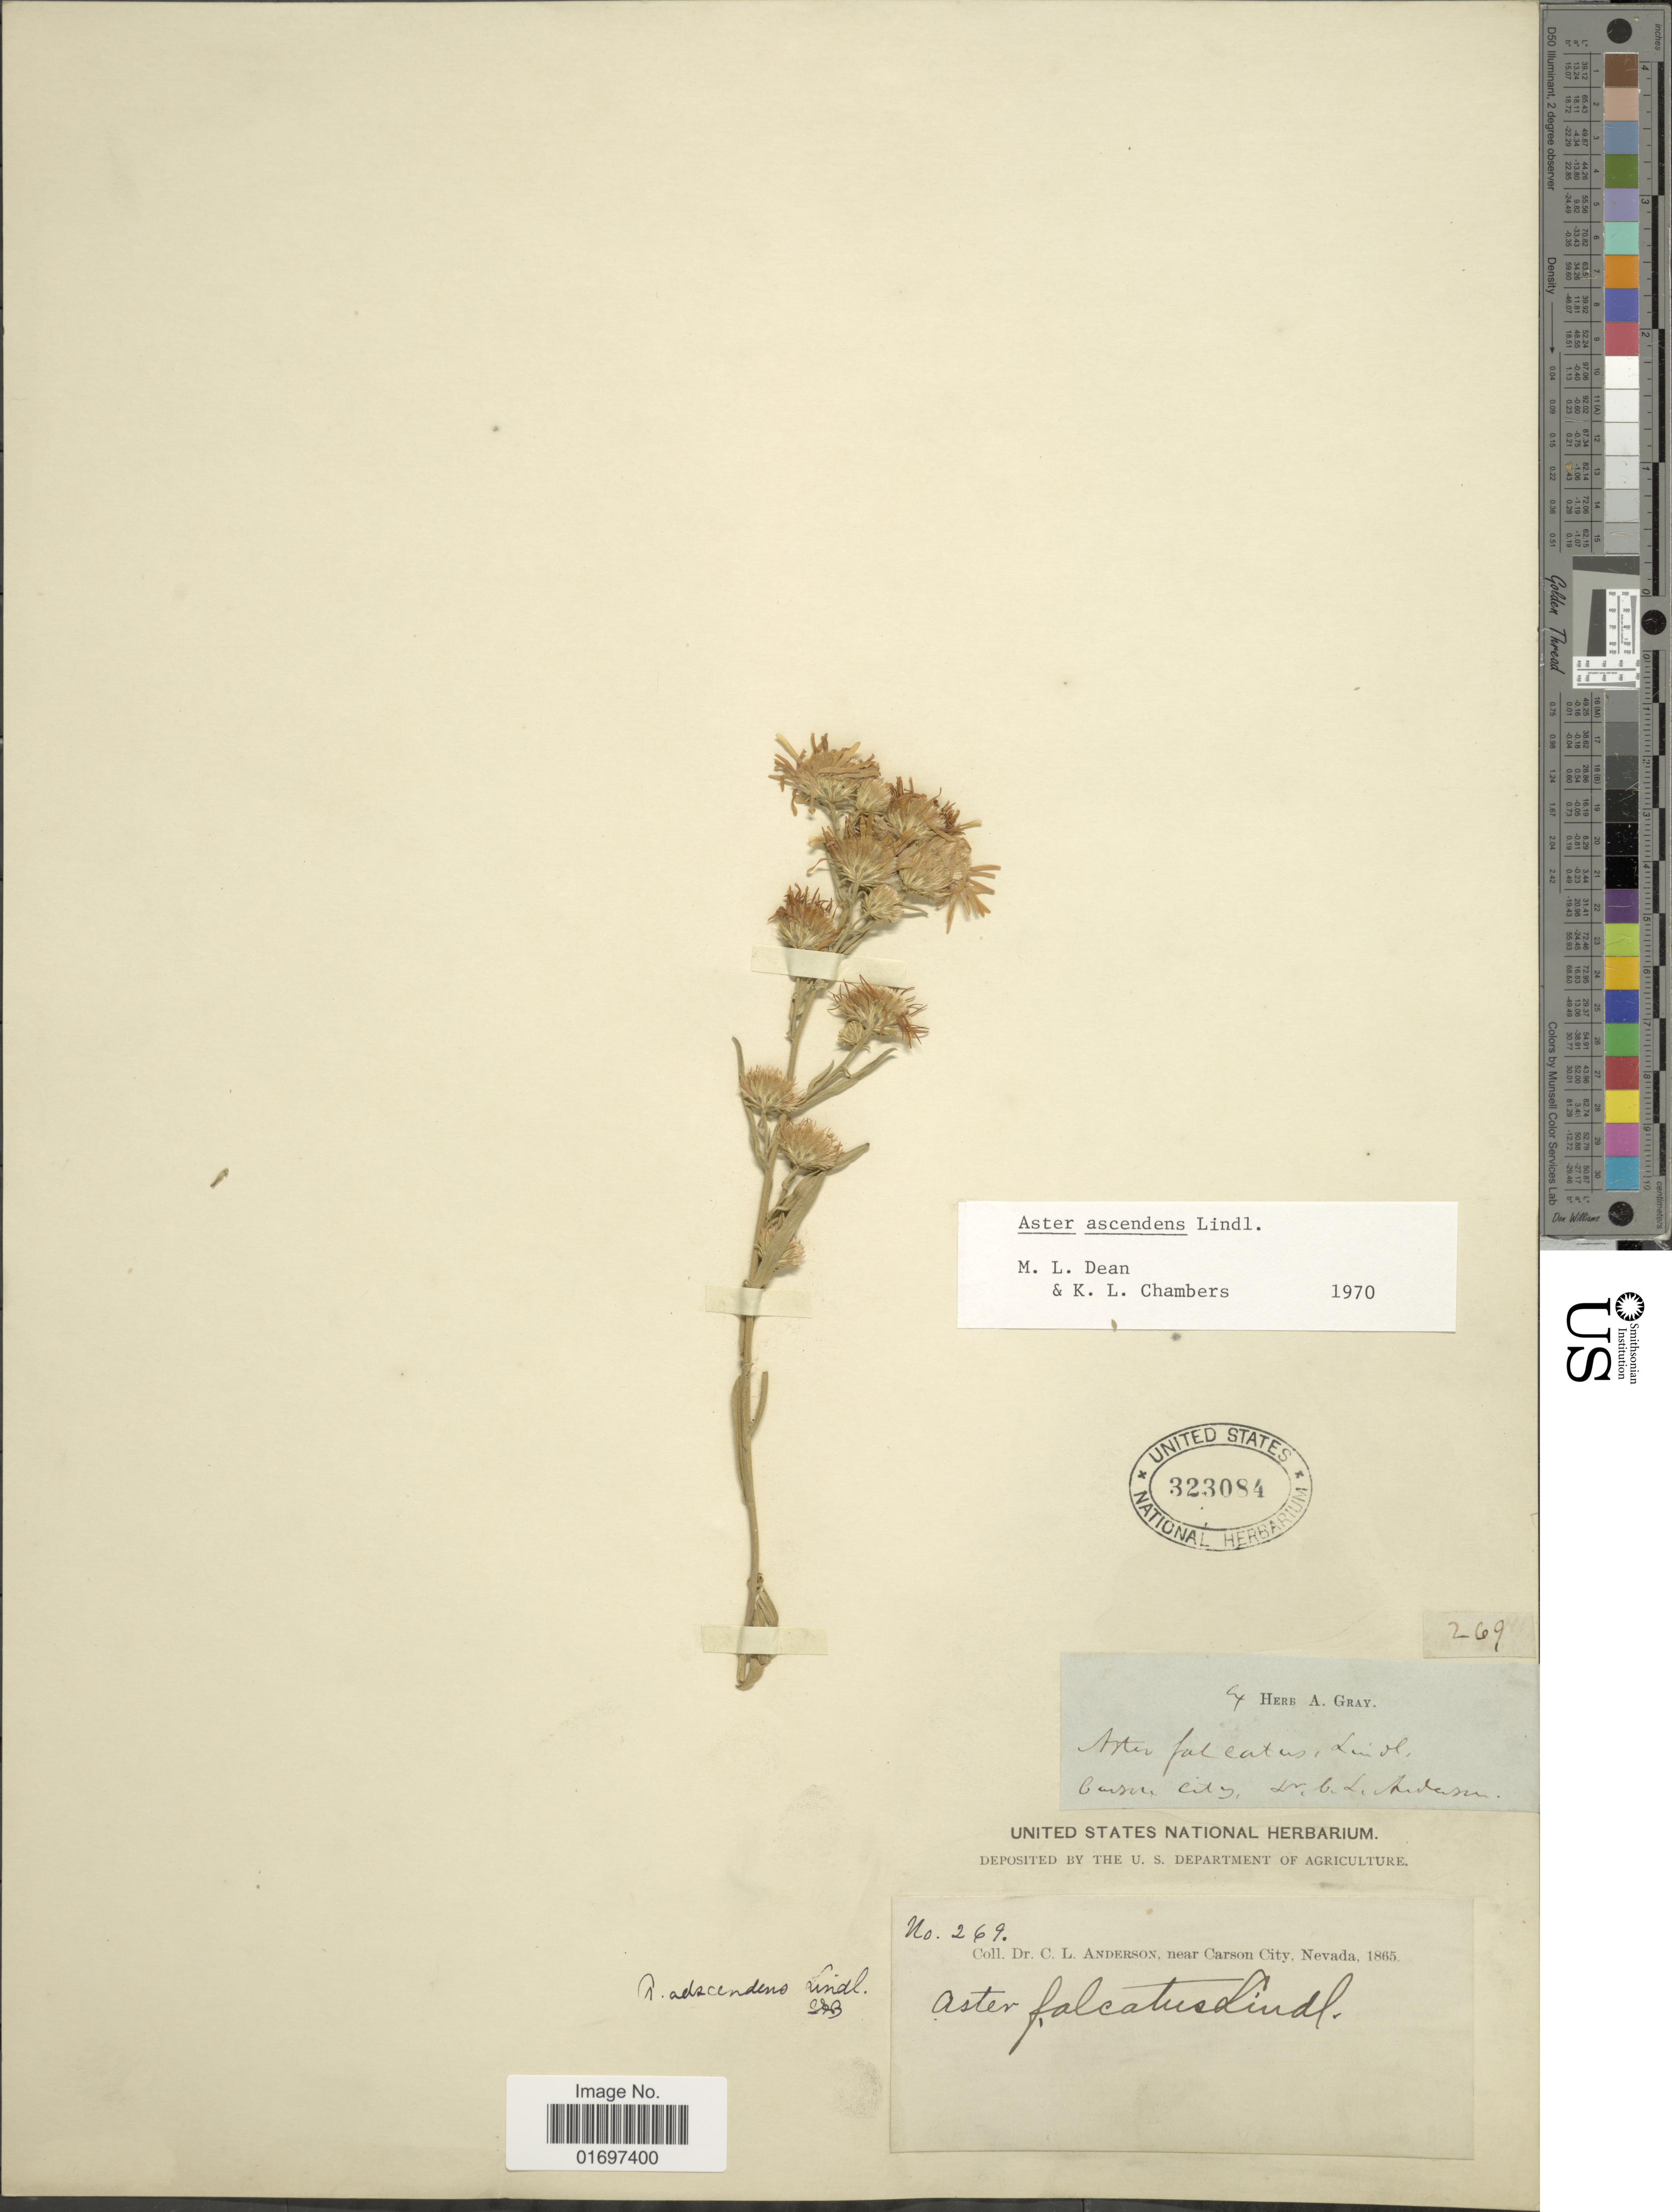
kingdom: Plantae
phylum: Tracheophyta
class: Magnoliopsida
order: Asterales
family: Asteraceae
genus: Symphyotrichum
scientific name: Symphyotrichum ascendens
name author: (Lindl.) G.L. Nesom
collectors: C. L. Anderson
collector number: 269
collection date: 1865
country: United States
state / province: Nevada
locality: Near Carson City, Nevada.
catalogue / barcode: US 323084